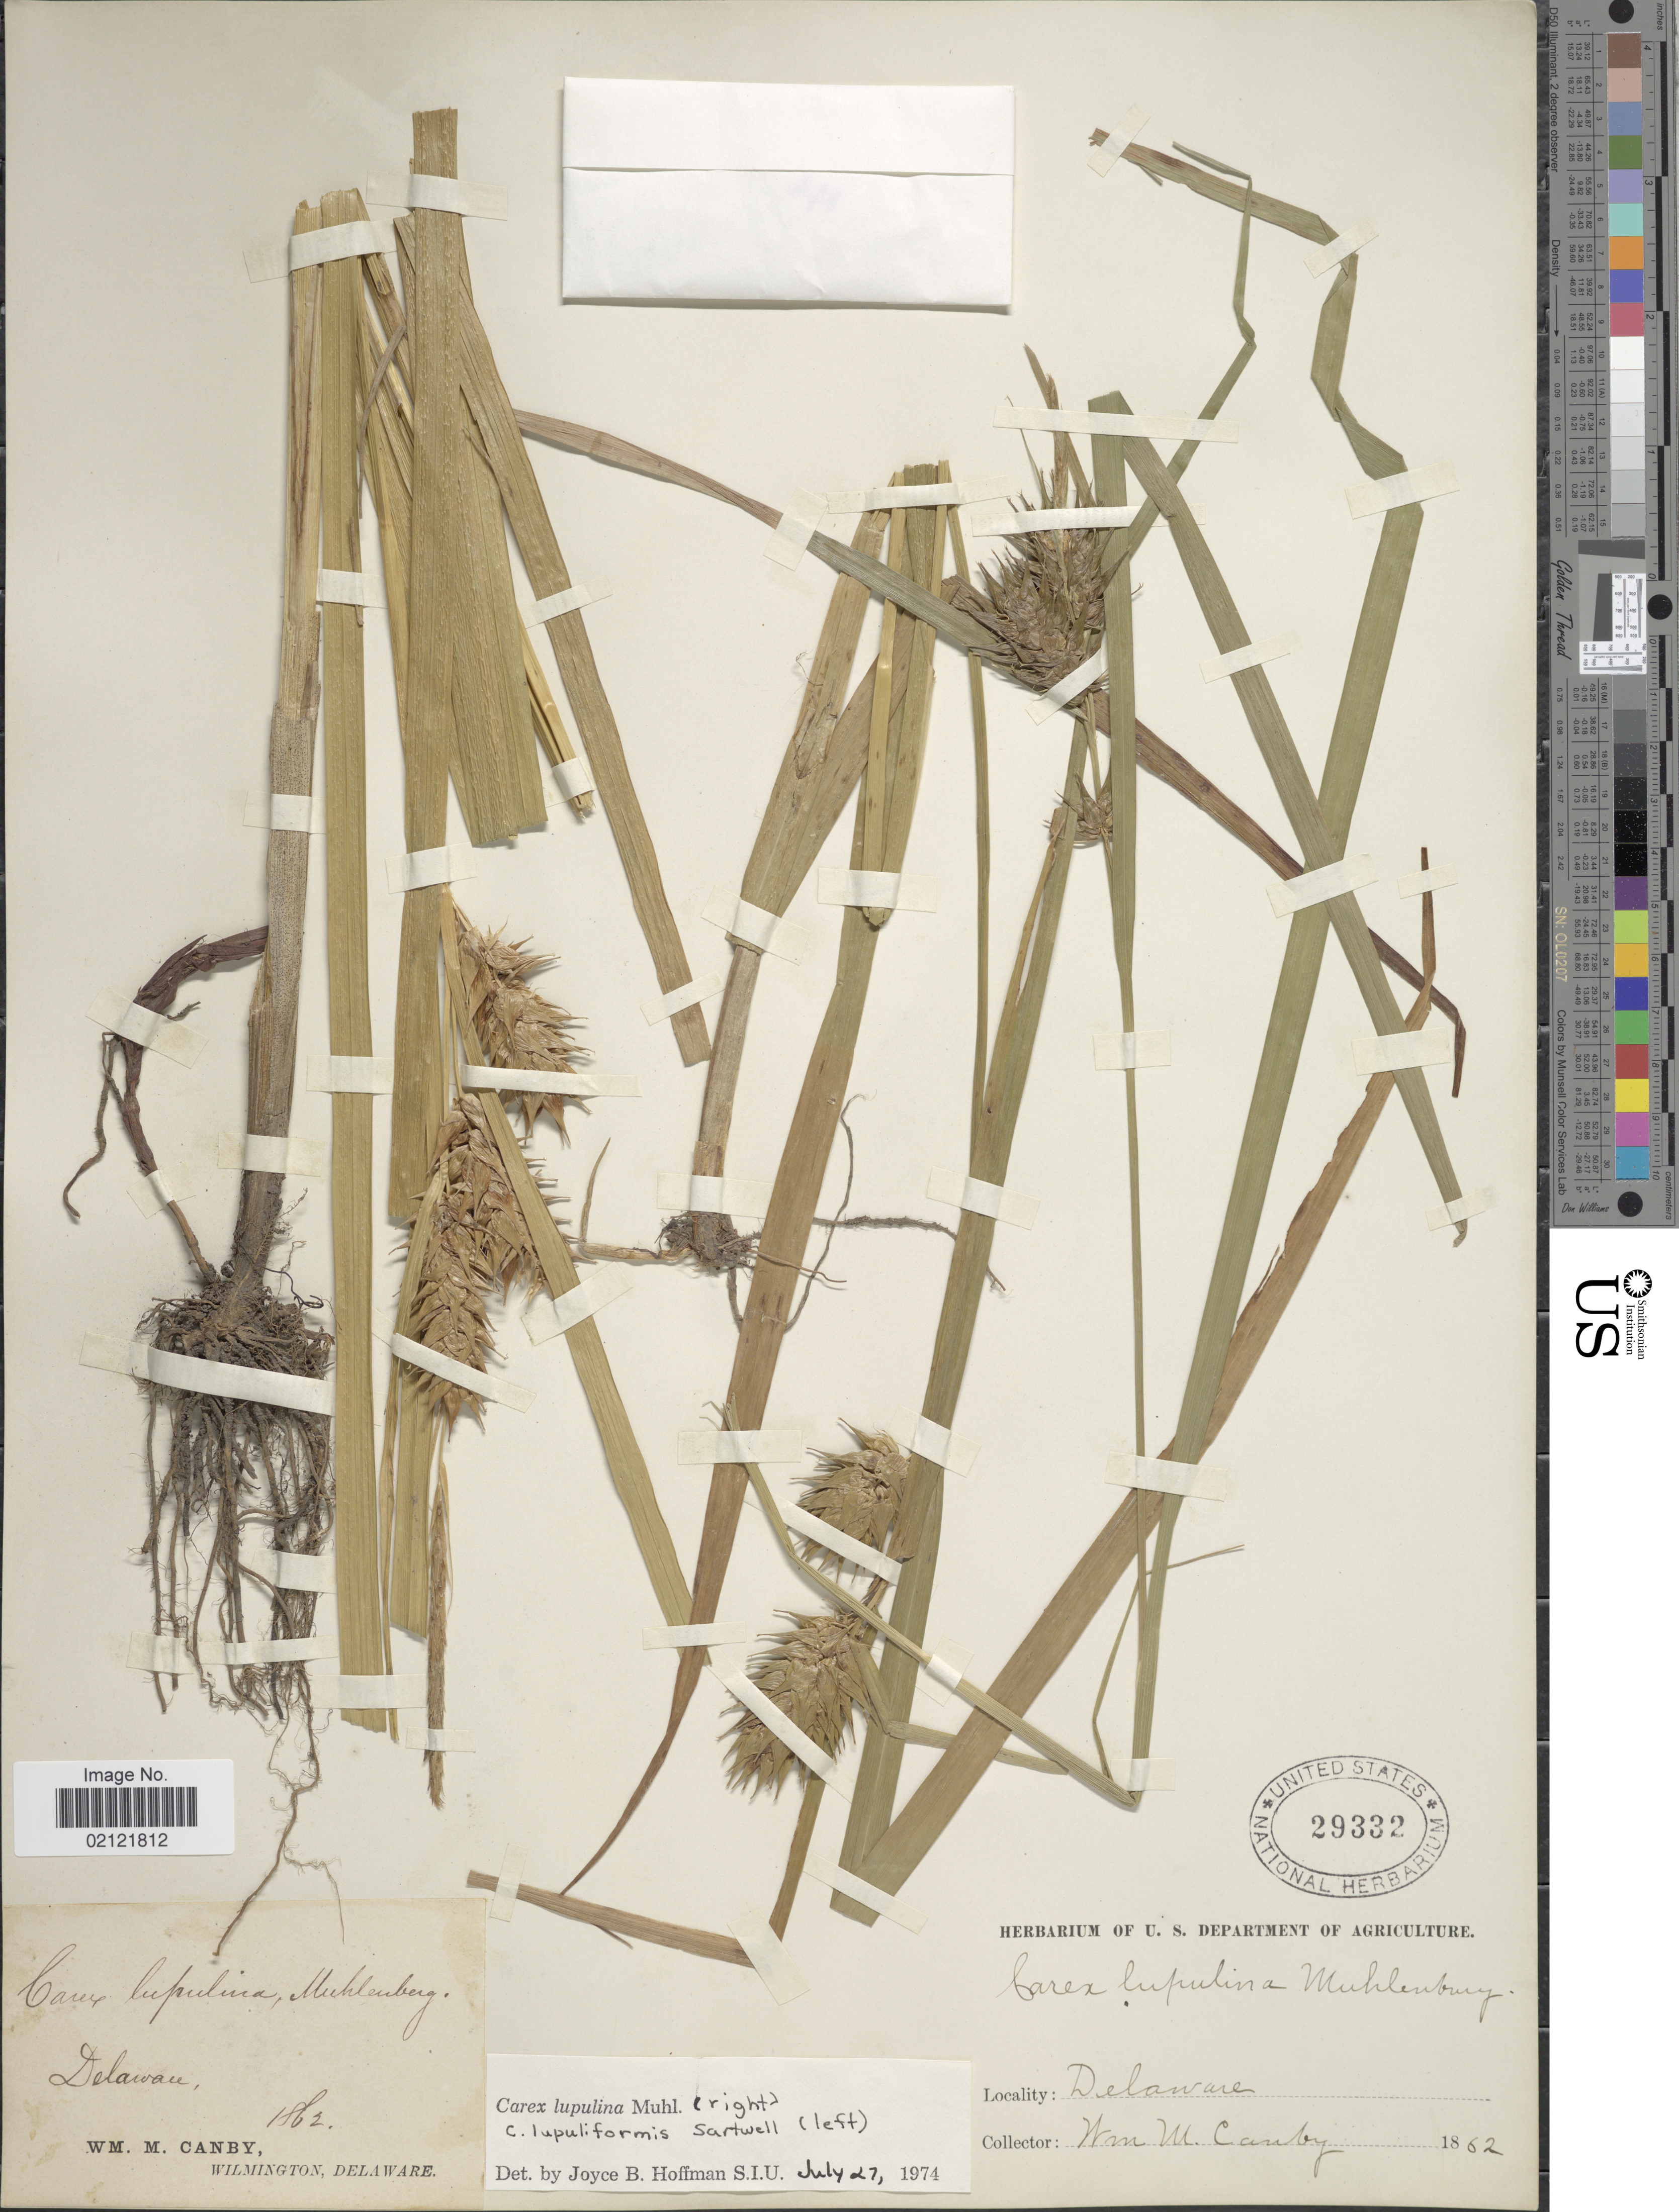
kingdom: Plantae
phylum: Tracheophyta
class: Liliopsida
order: Poales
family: Cyperaceae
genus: Carex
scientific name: Carex lupulina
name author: Muhl. ex Willd.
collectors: W. M. Canby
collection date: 1862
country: United States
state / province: Delaware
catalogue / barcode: US 29332